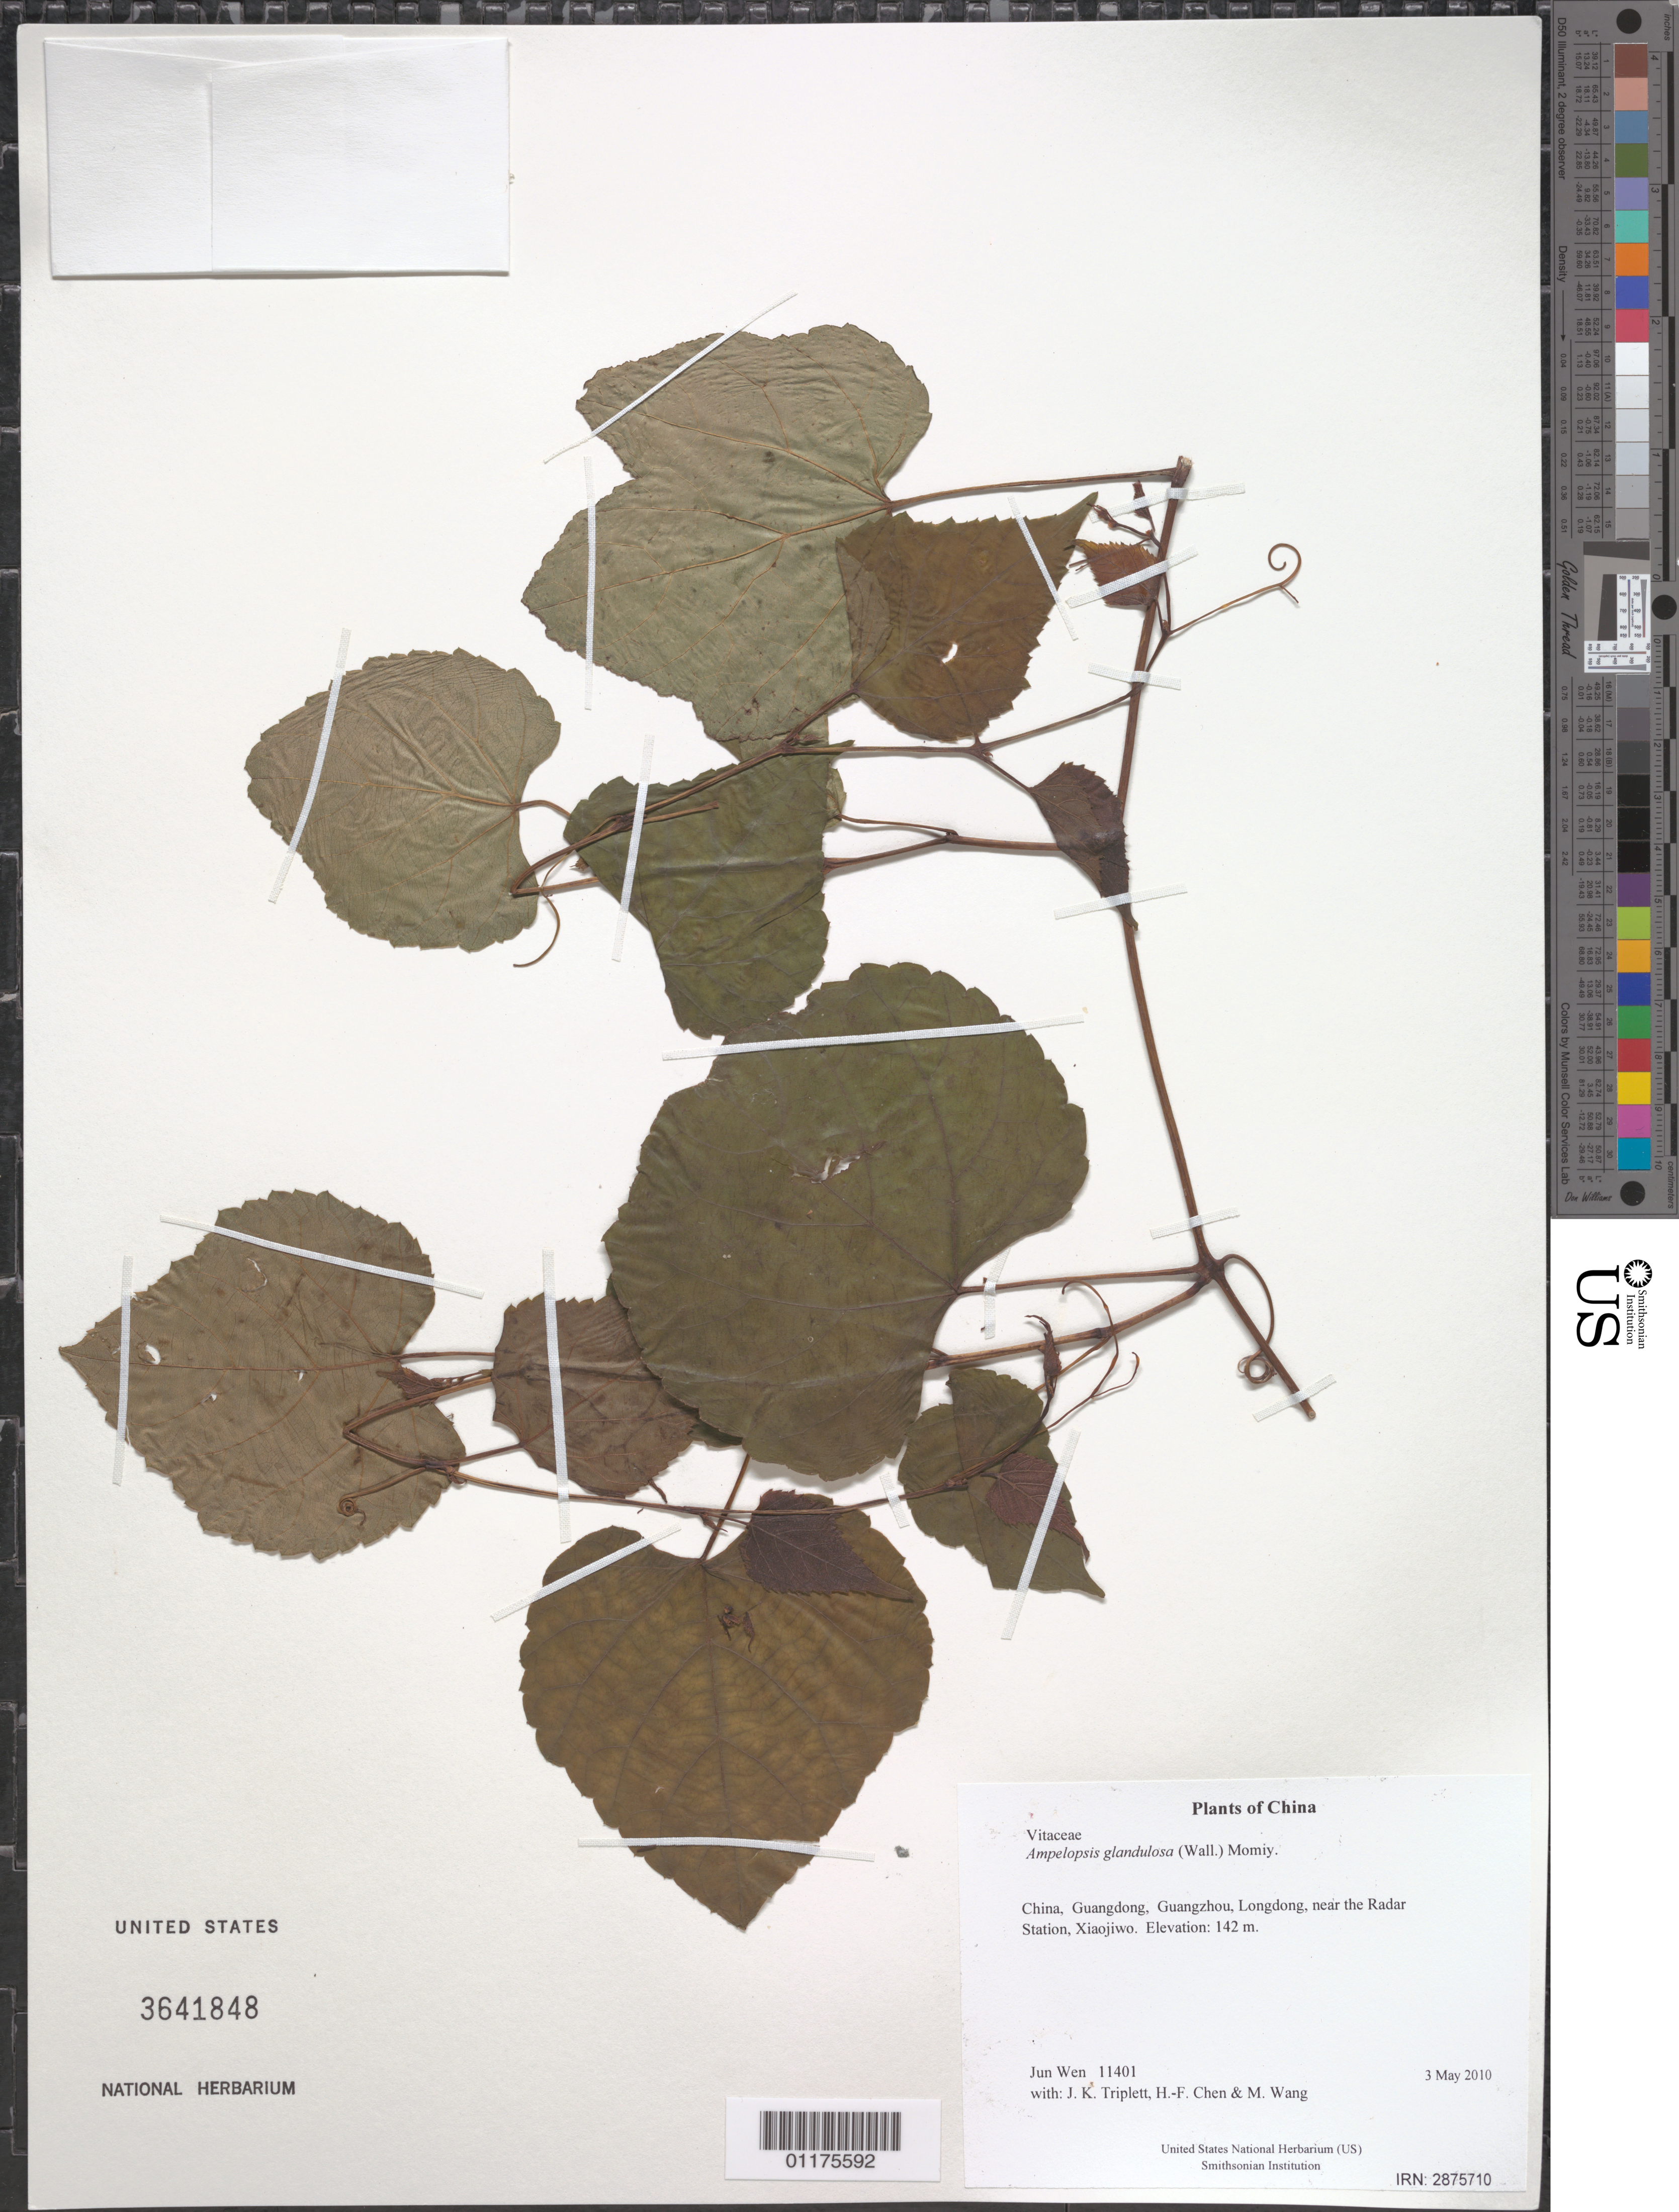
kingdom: Plantae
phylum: Tracheophyta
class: Magnoliopsida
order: Vitales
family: Vitaceae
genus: Ampelopsis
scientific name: Ampelopsis glandulosa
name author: (Wall.) Momiy.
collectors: J. Wen, J. K. Triplett, H.-F. Chen & M. Wang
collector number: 11401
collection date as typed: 3 May 2010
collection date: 2010-05-03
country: China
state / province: Guangdong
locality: Guangzhou, Longdong, near the Radar Station, Xiaojiwo.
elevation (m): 142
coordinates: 23 14.198 N, 113 22.983 E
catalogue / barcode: US 3641848